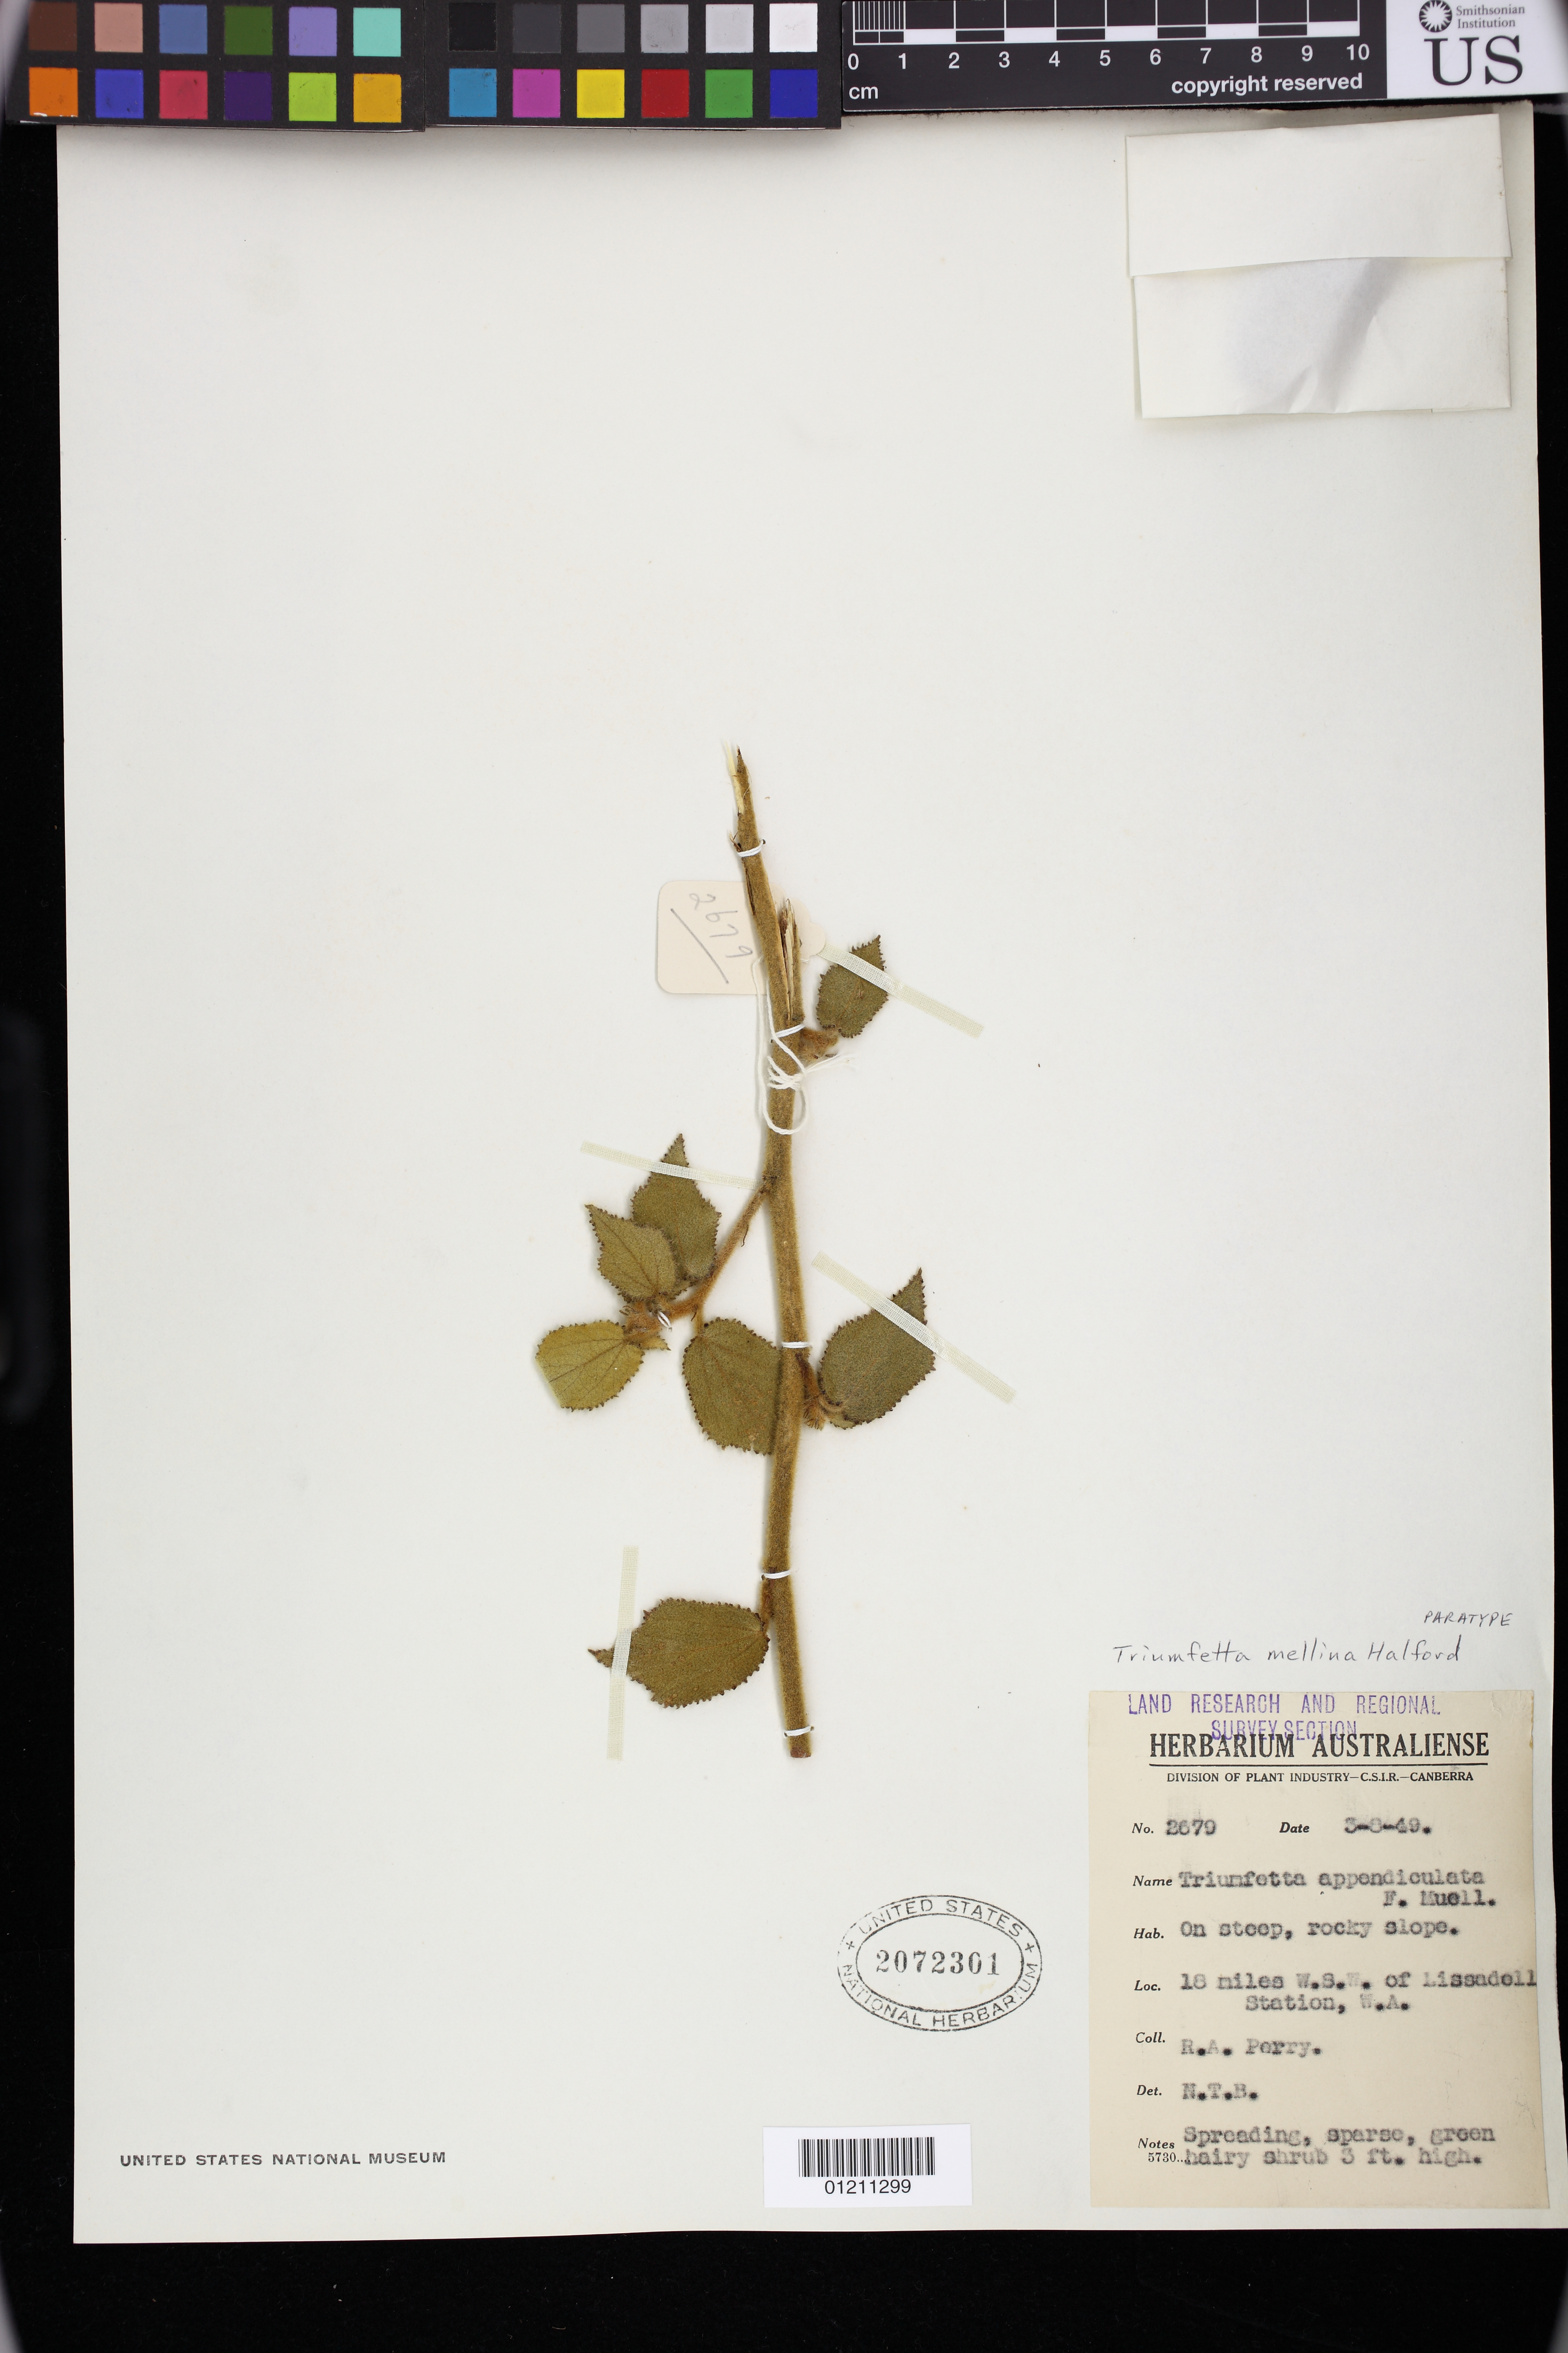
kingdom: Plantae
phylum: Tracheophyta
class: Magnoliopsida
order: Malvales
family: Malvaceae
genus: Triumfetta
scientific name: Triumfetta mellina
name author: Halford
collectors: Perry, R. A.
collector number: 2679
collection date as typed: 08 Mar 1949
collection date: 1949-03-08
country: Australia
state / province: Western Australia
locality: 18 miles W.S.W of Lissadell Station, W.A. on steep rocky slope.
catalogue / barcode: US 2072301